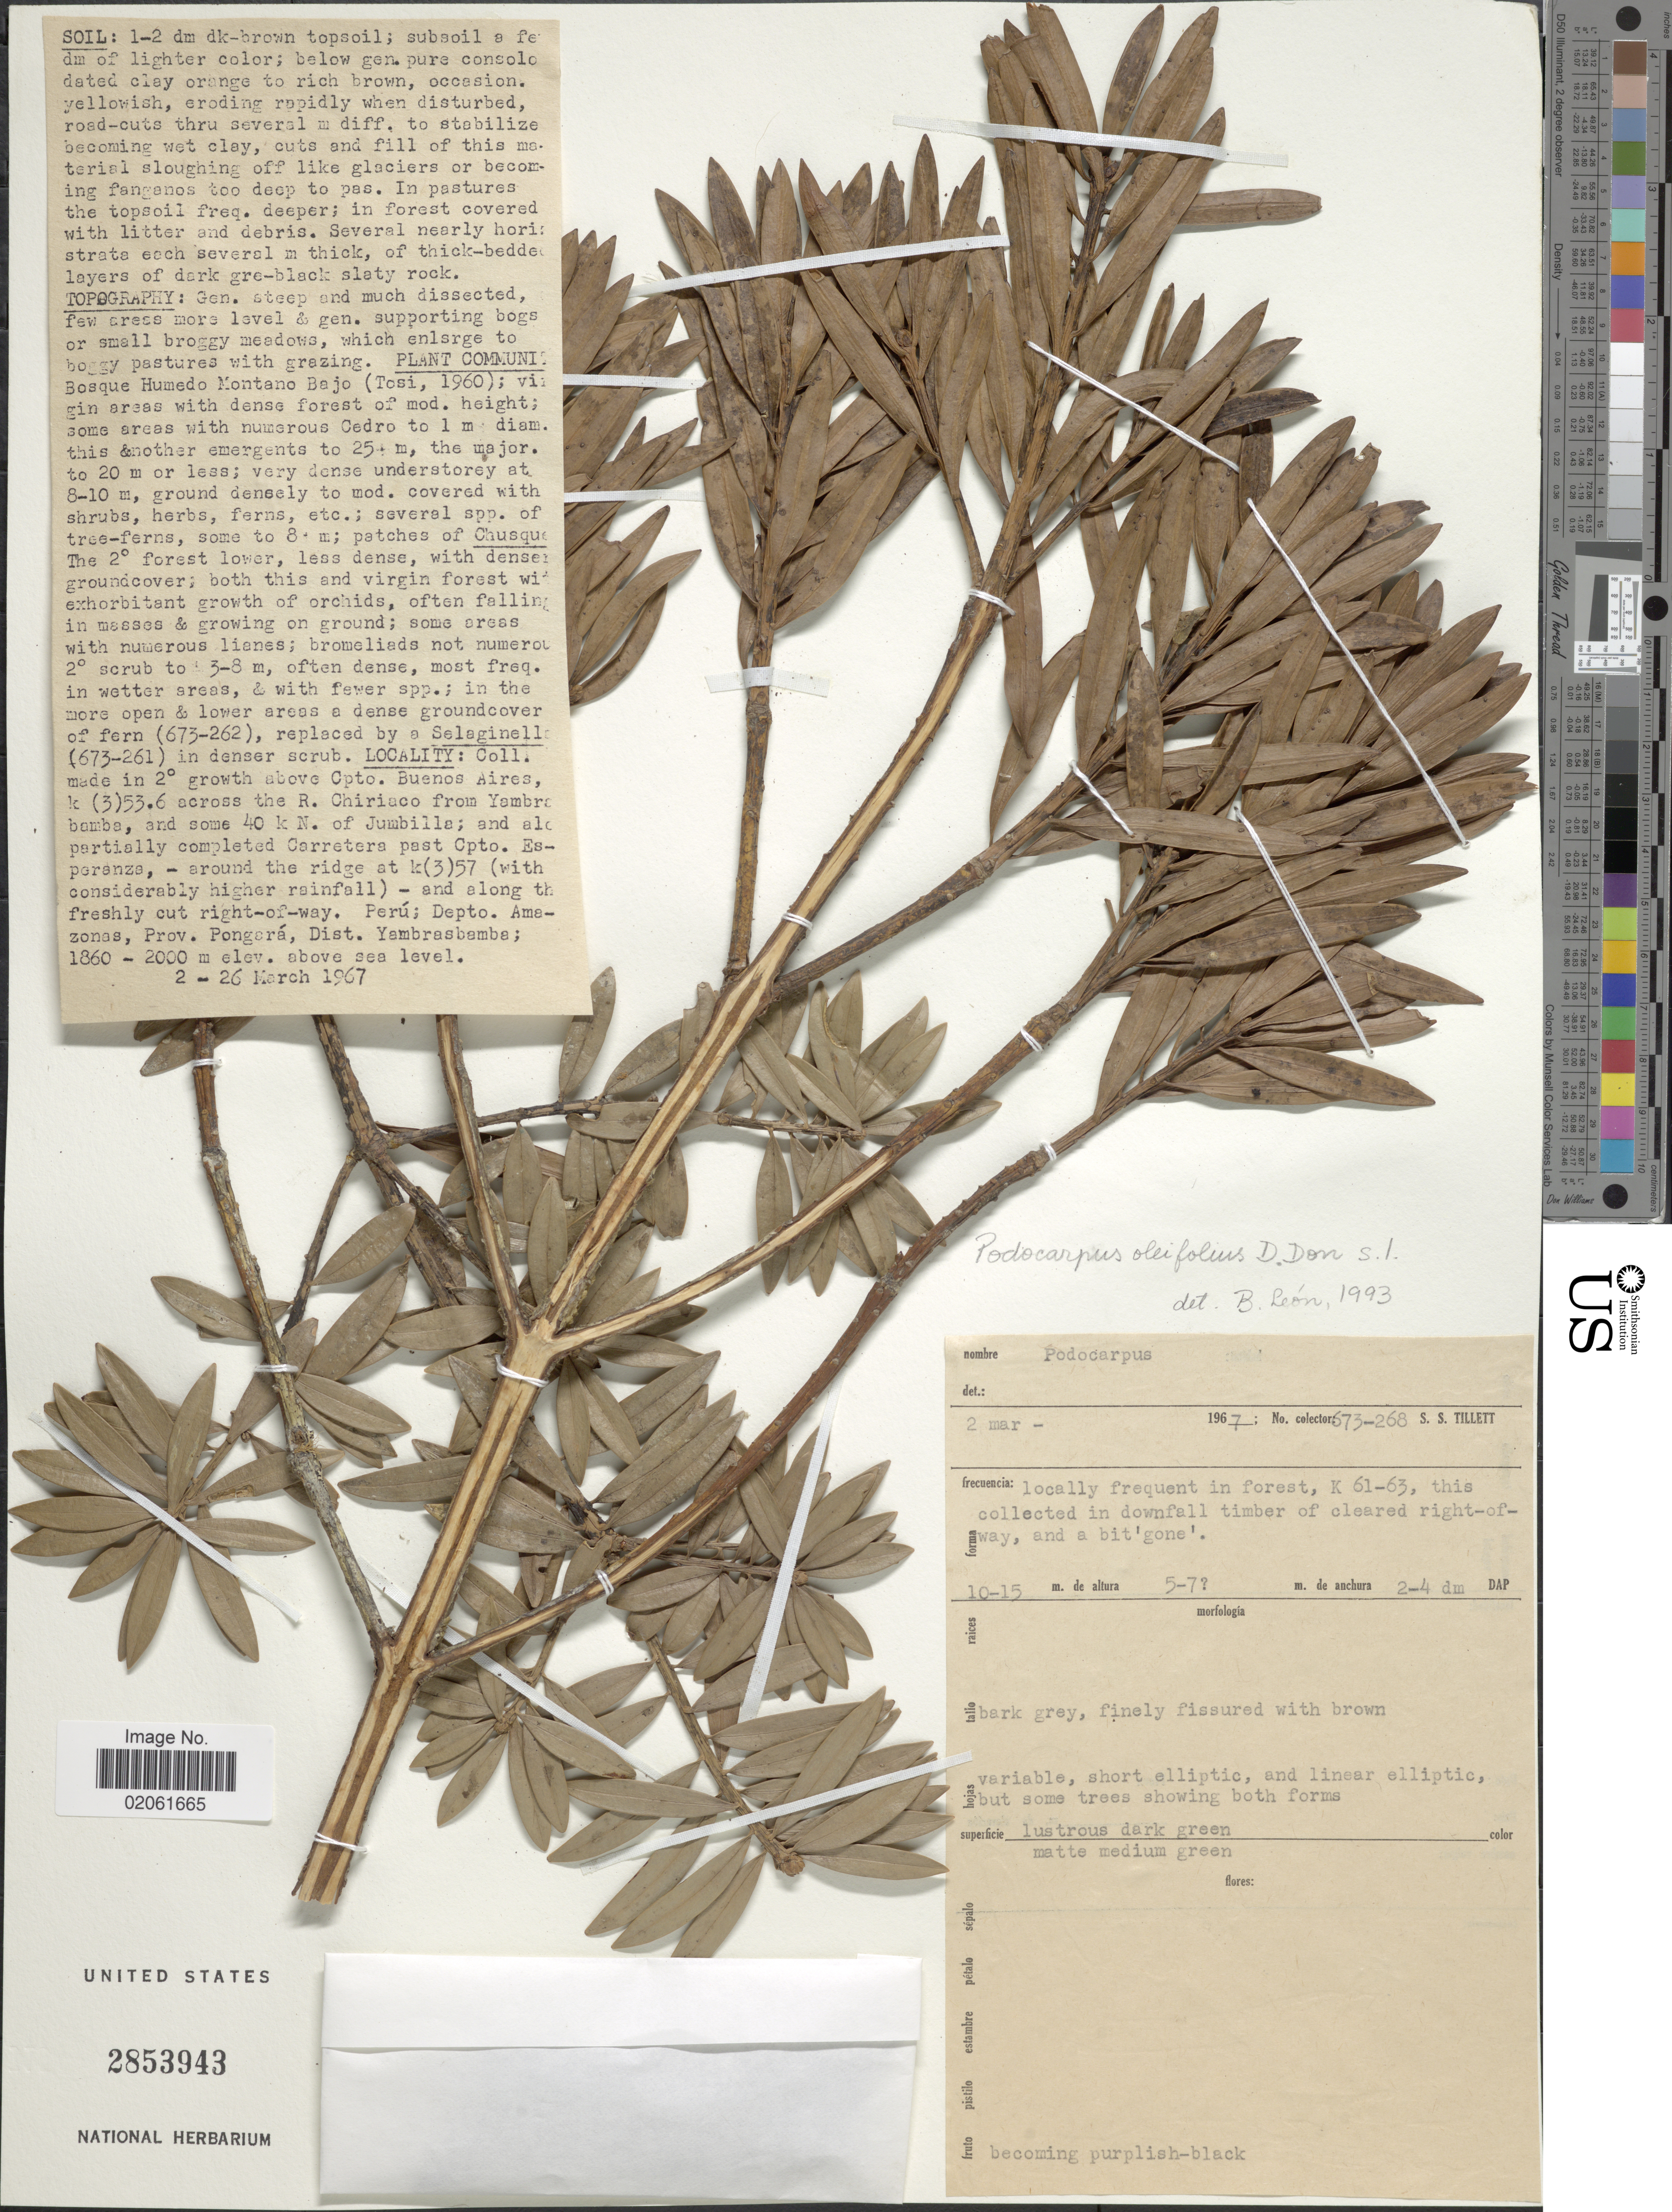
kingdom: Plantae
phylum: Tracheophyta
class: Pinopsida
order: Pinales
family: Podocarpaceae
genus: Podocarpus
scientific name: Podocarpus oleifolius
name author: D. Don ex Lamb.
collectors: S. S. Tillett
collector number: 673-286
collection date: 1967-03-02/1967-03-26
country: Peru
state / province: Amazonas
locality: Made in 2 ° growth above Cpto. Buenos Aires, k (3)53.6 across the R. Chiriaco from Yambrasbamba, and some 40 k N. of Jumbilla; and along partially completed Carretera past Cpto. Esperanza, around the ridge at k(3) 57 (with considerbaly higher rainfall) and along the freshly cut right-of-way, Prov. Pongara, Dist. Yambrasbamba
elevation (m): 1860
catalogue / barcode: US 2853943